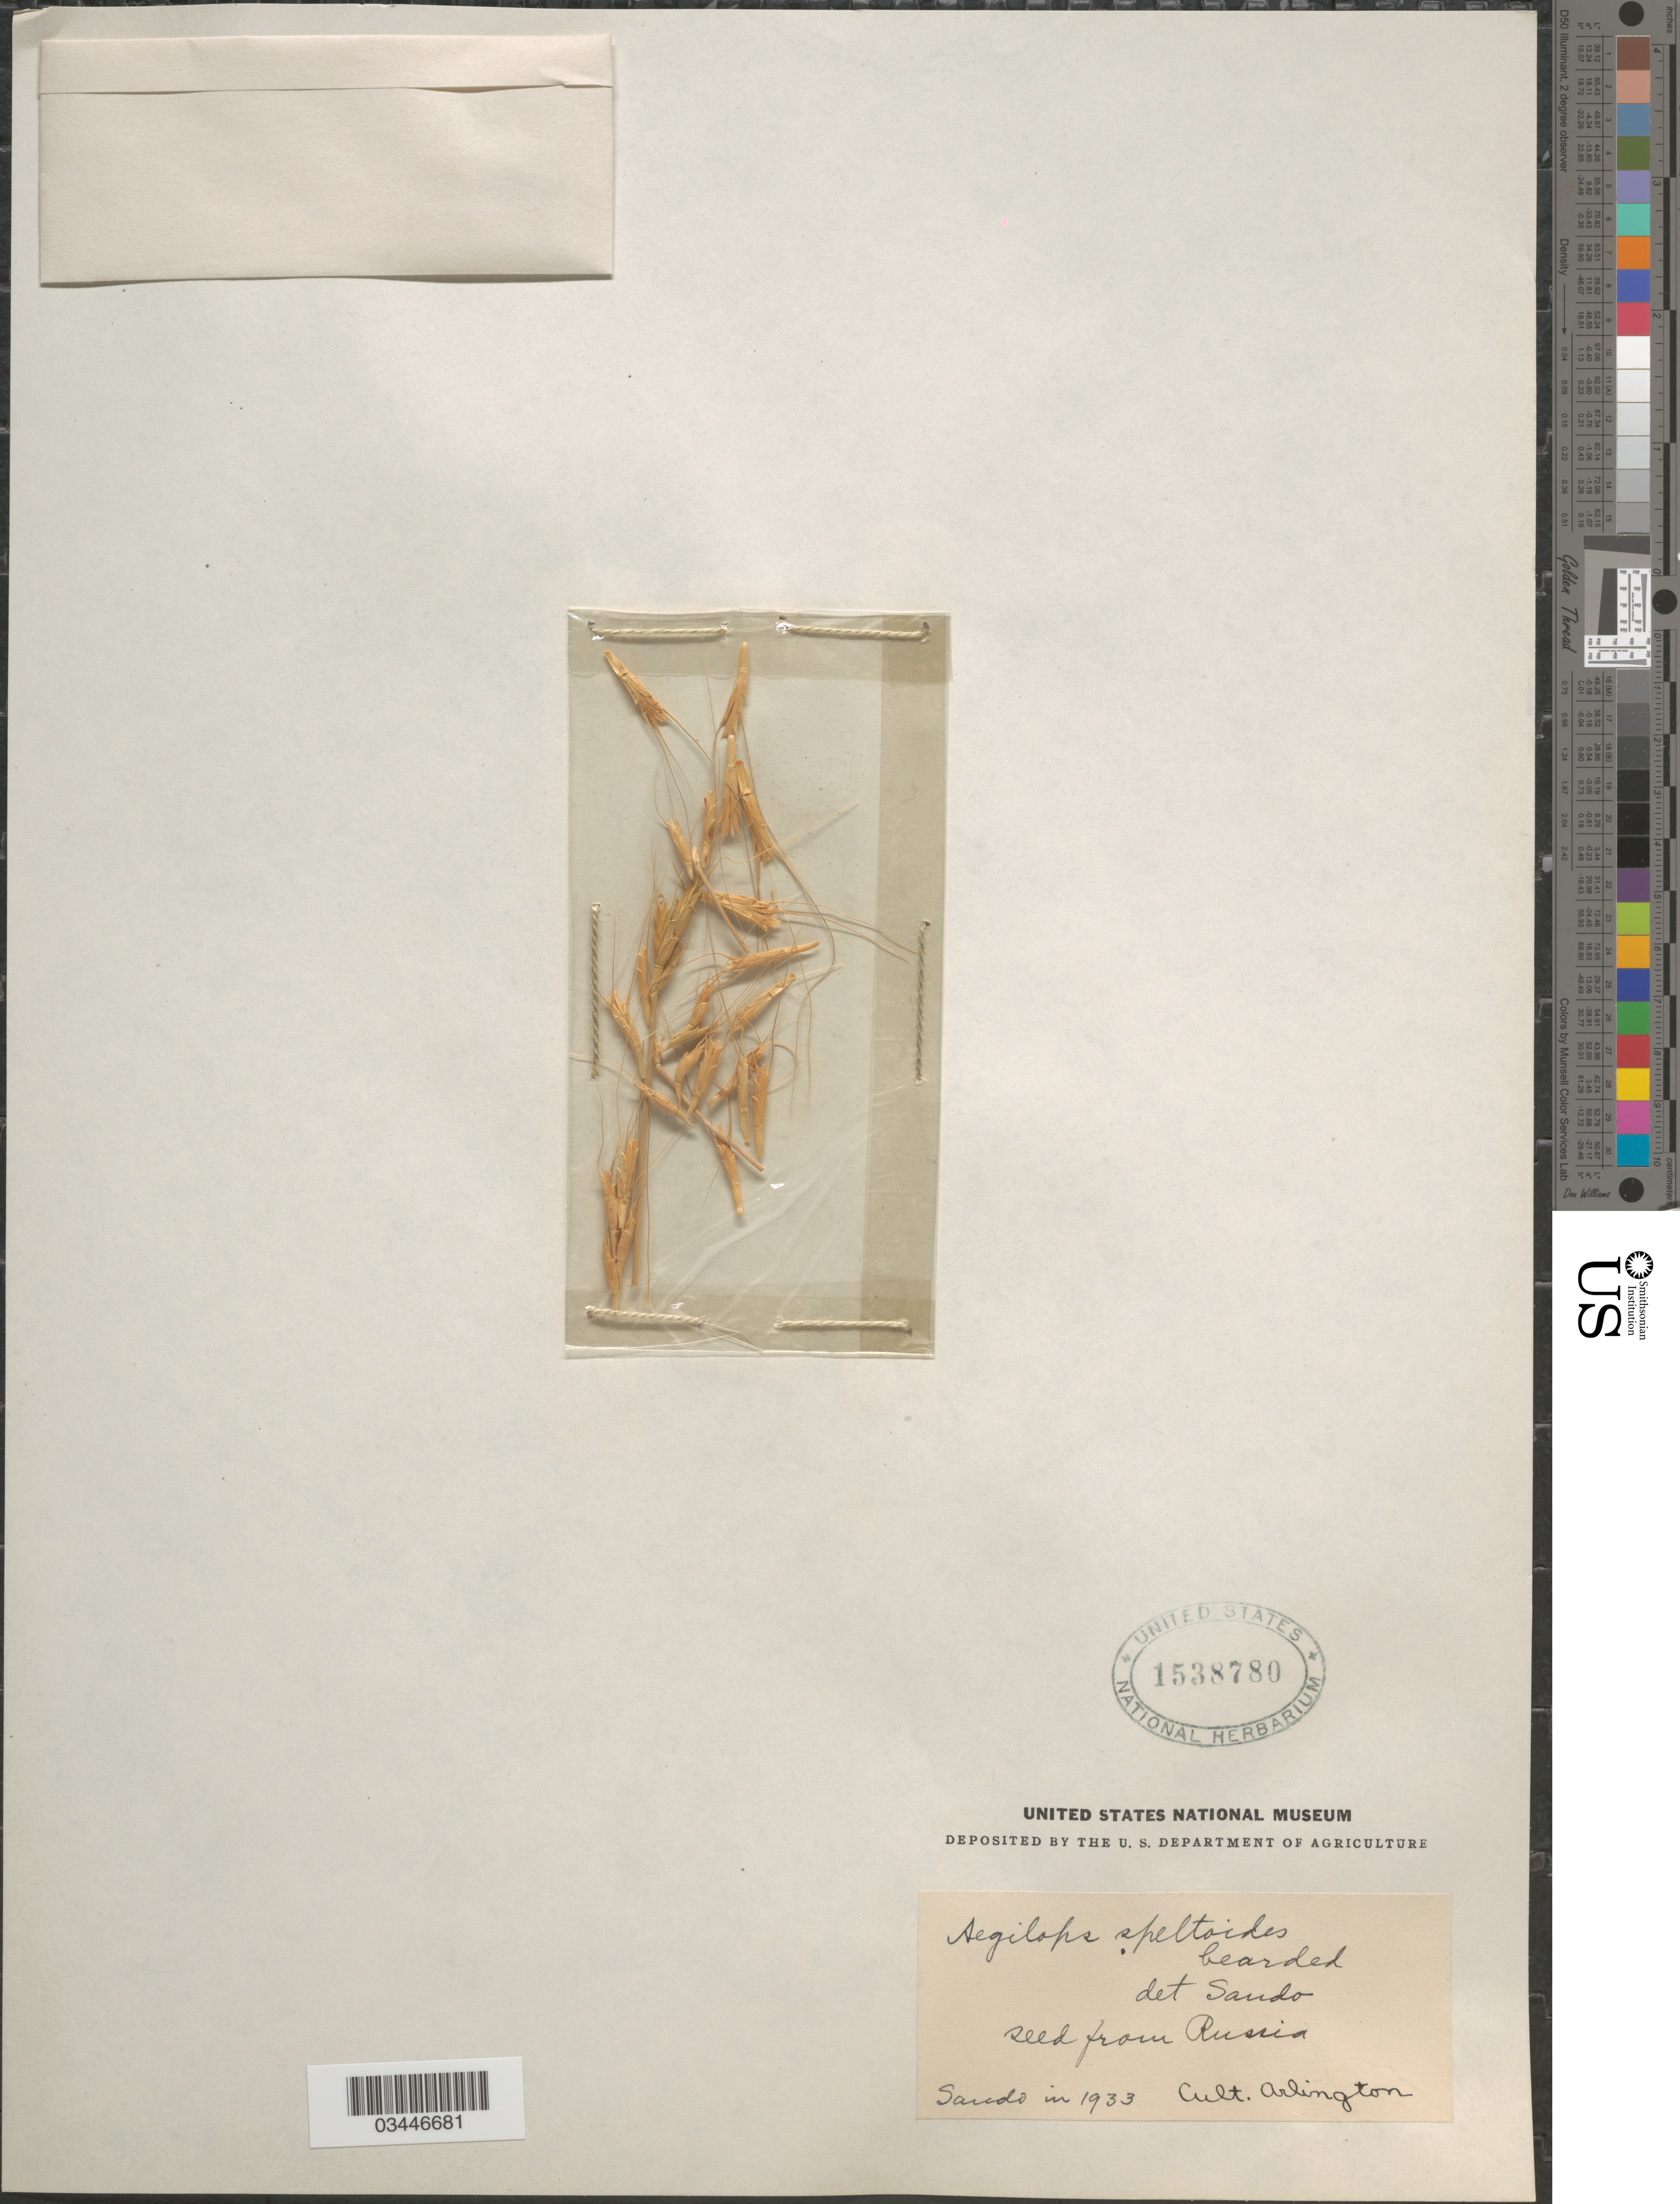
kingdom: Plantae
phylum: Tracheophyta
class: Liliopsida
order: Poales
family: Poaceae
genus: Aegilops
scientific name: Aegilops speltoides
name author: Tausch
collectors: -. Sando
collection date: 1933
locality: Arlington.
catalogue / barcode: US 1538780